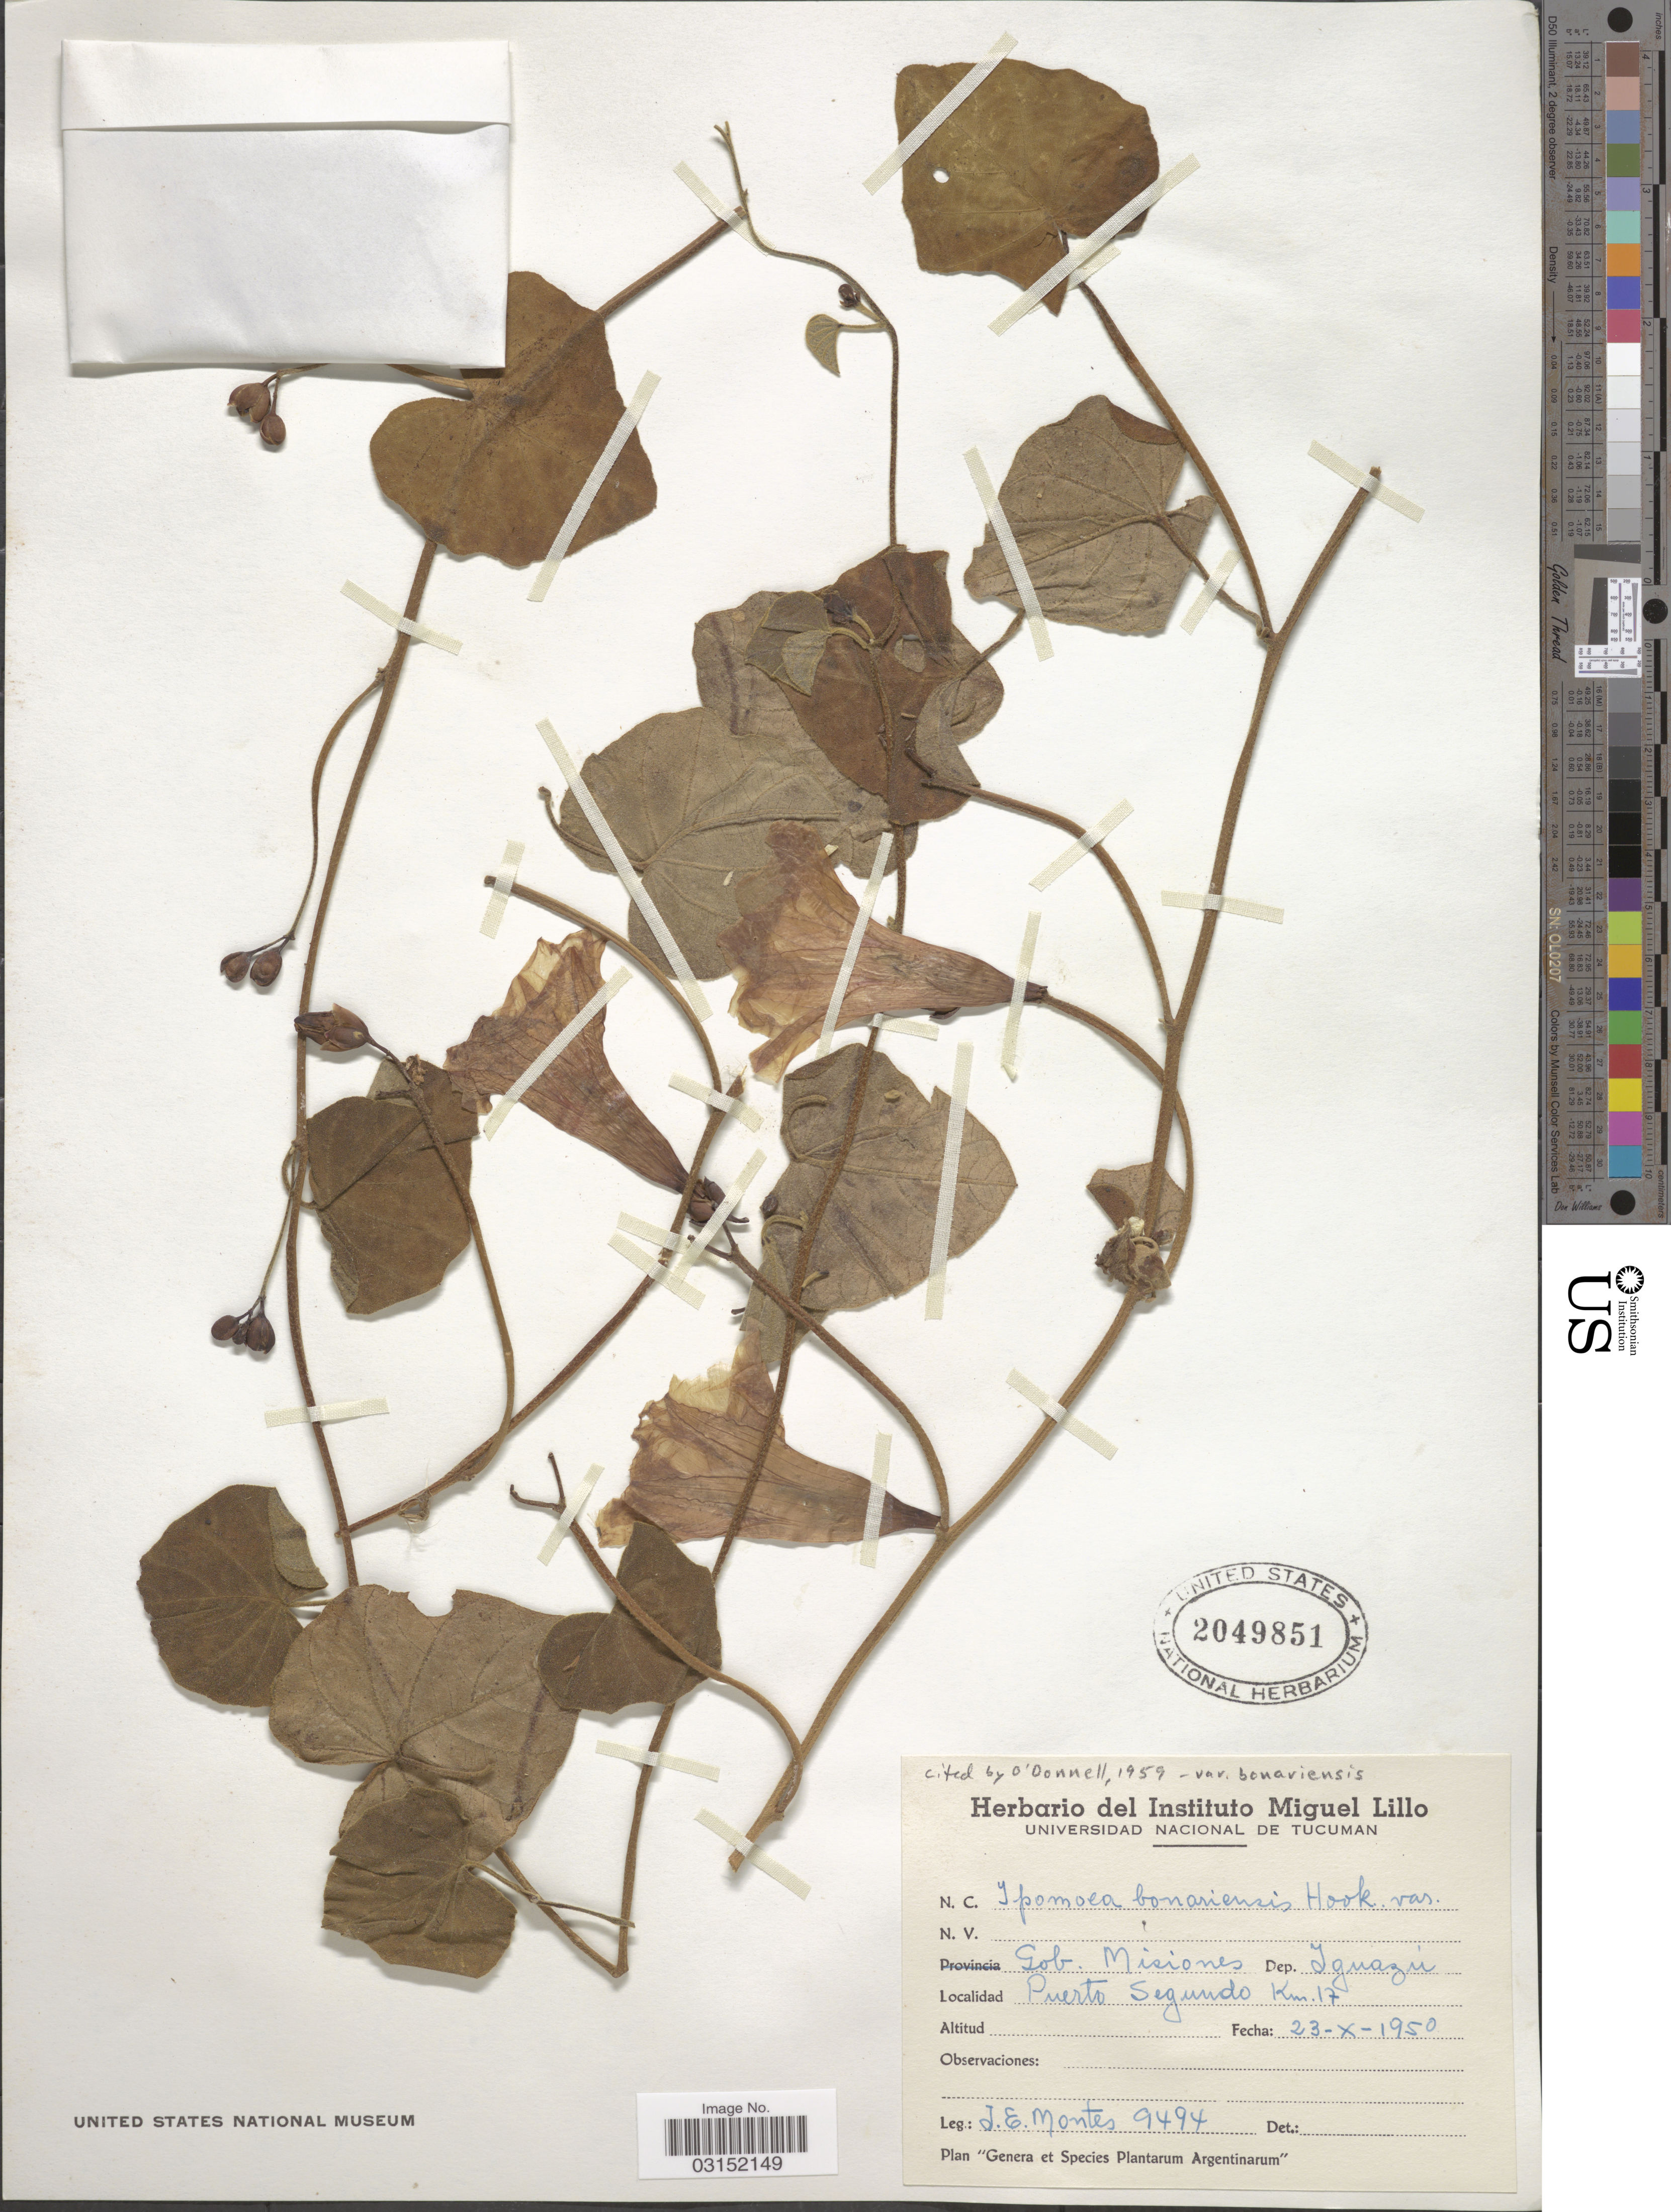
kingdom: Plantae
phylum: Tracheophyta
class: Magnoliopsida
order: Solanales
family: Convolvulaceae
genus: Ipomoea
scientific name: Ipomoea bonariensis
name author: Hook.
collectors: J. E. Montes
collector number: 9494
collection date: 1950-10-23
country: Argentina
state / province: Misiones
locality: Gob. Misiones, Dep. Iguazú, Puerto Segundo Km. 17.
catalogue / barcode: US 2049851